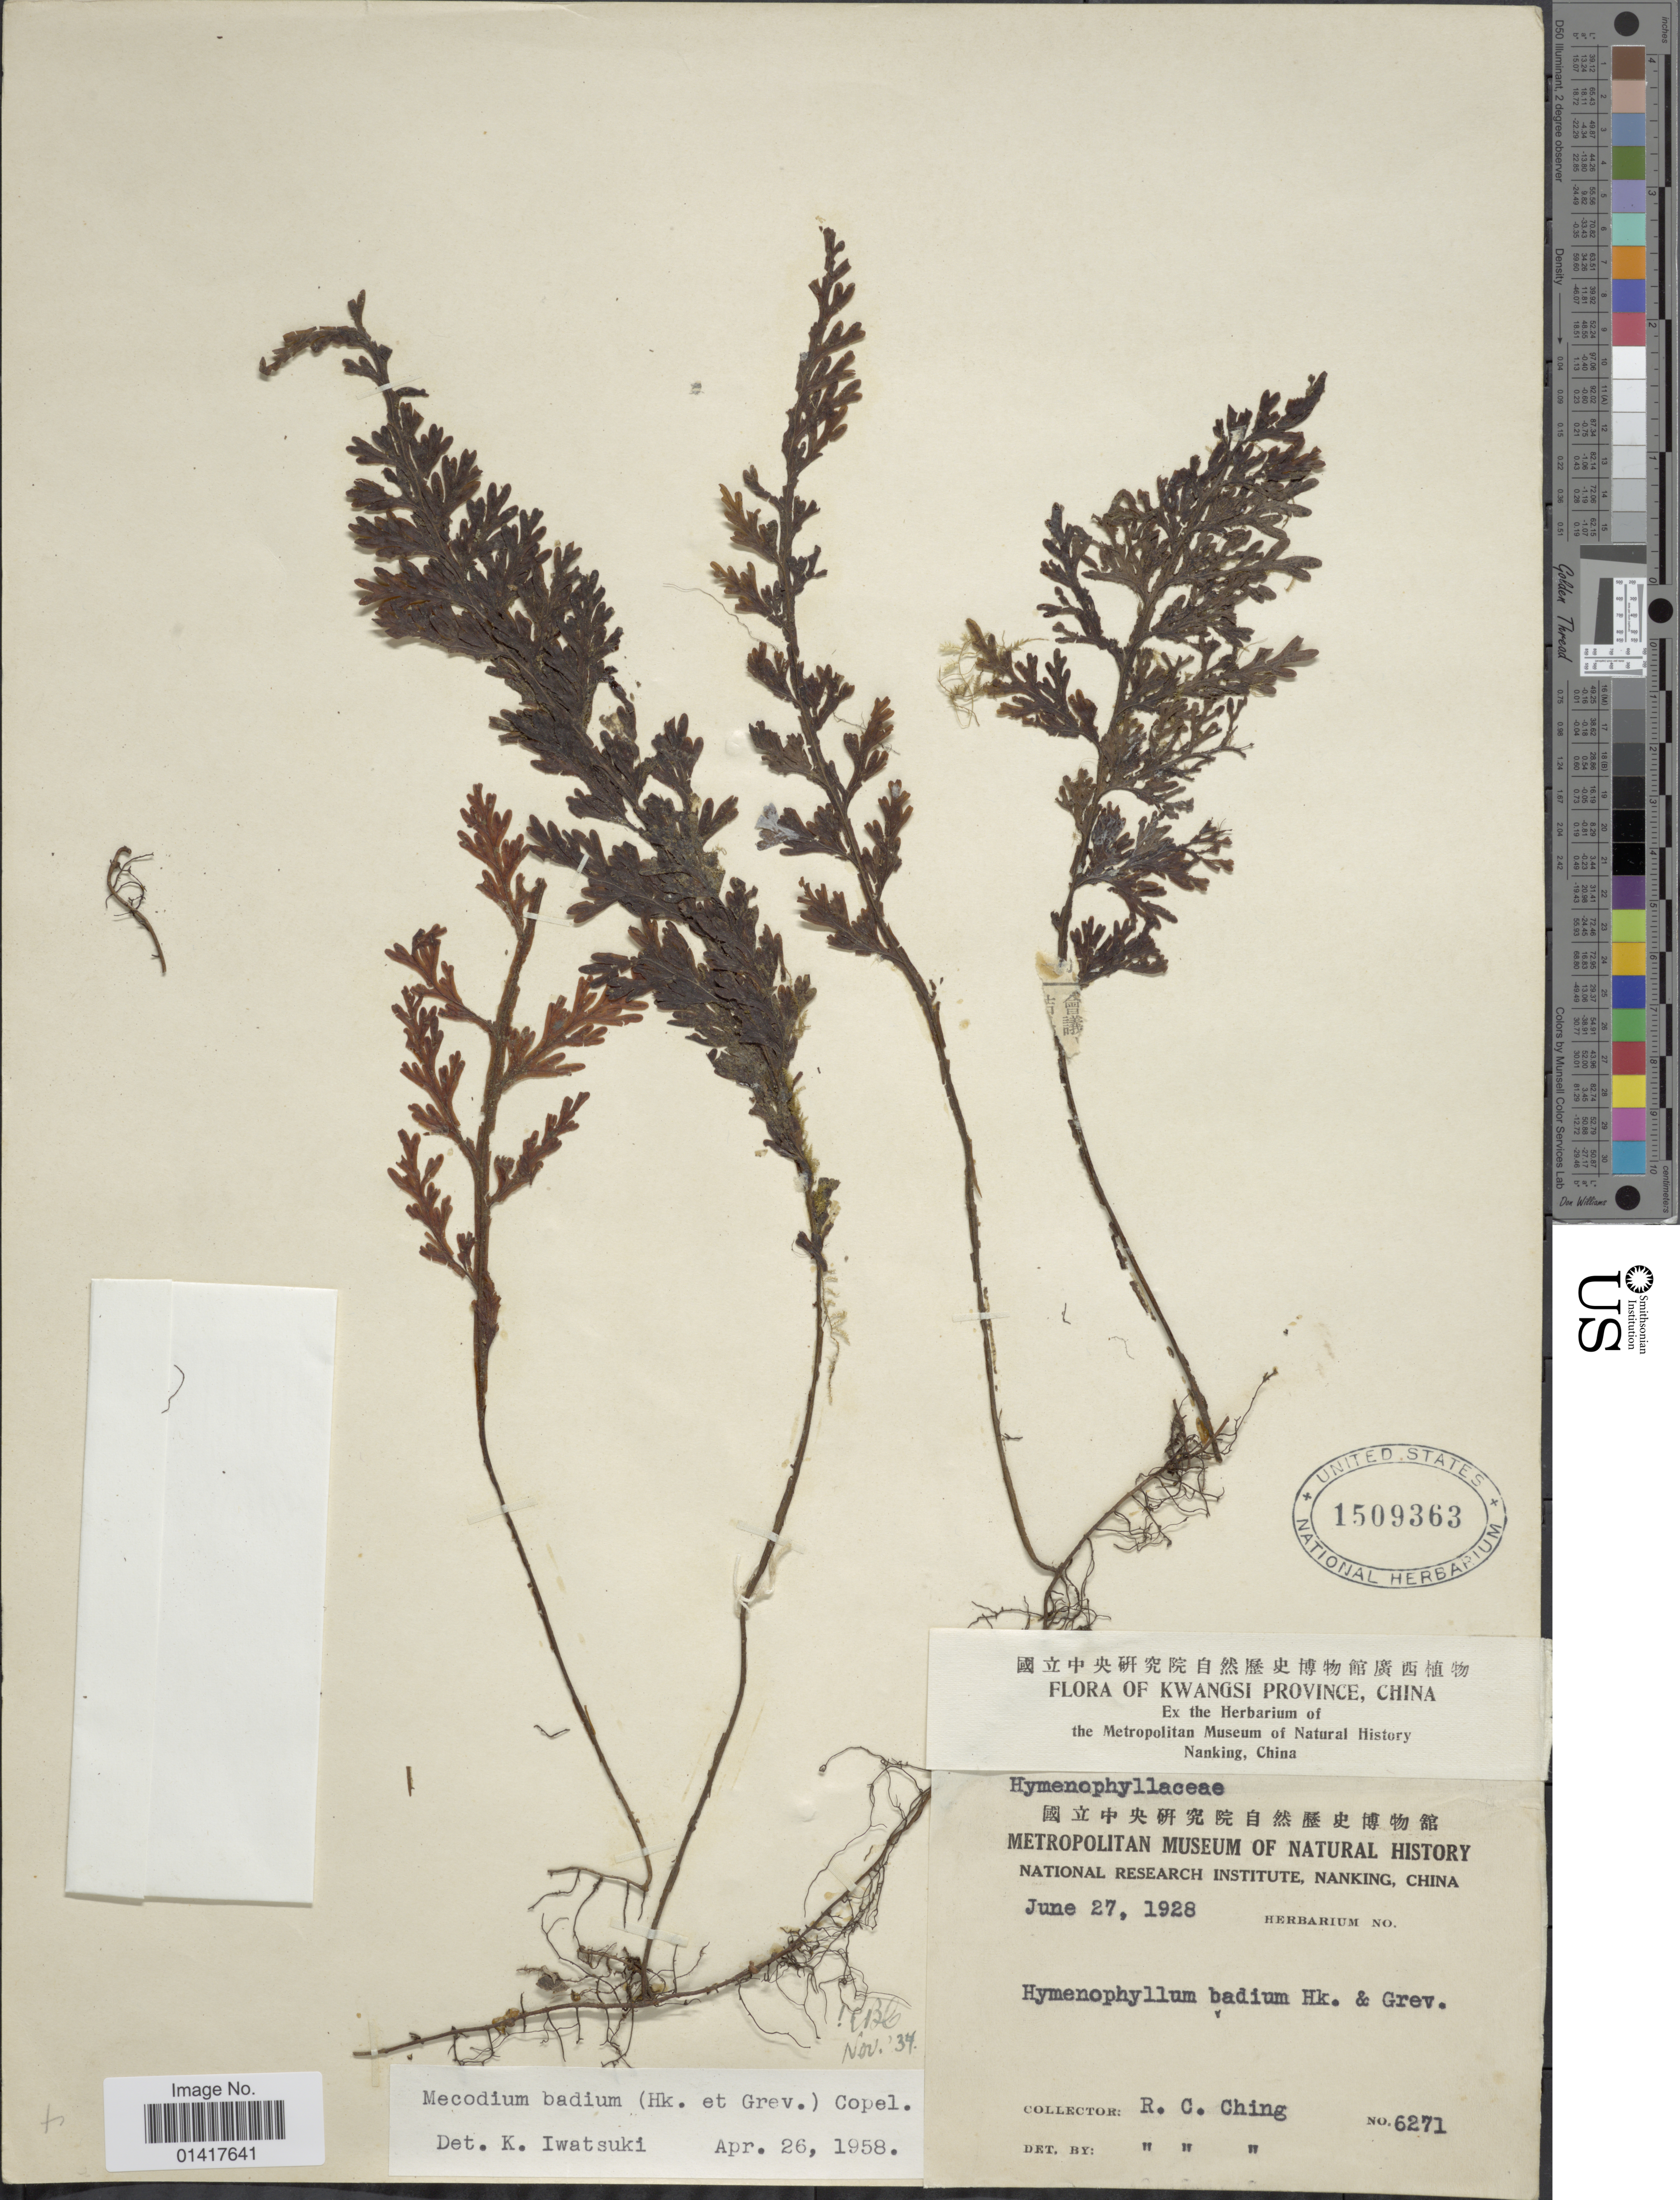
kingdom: Plantae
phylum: Tracheophyta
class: Polypodiopsida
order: Hymenophyllales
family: Hymenophyllaceae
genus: Hymenophyllum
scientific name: Hymenophyllum badium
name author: Hook. & Grev.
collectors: R. C. Ching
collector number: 6271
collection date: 1928-06-27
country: China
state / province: Guangxi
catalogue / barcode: US 1509363